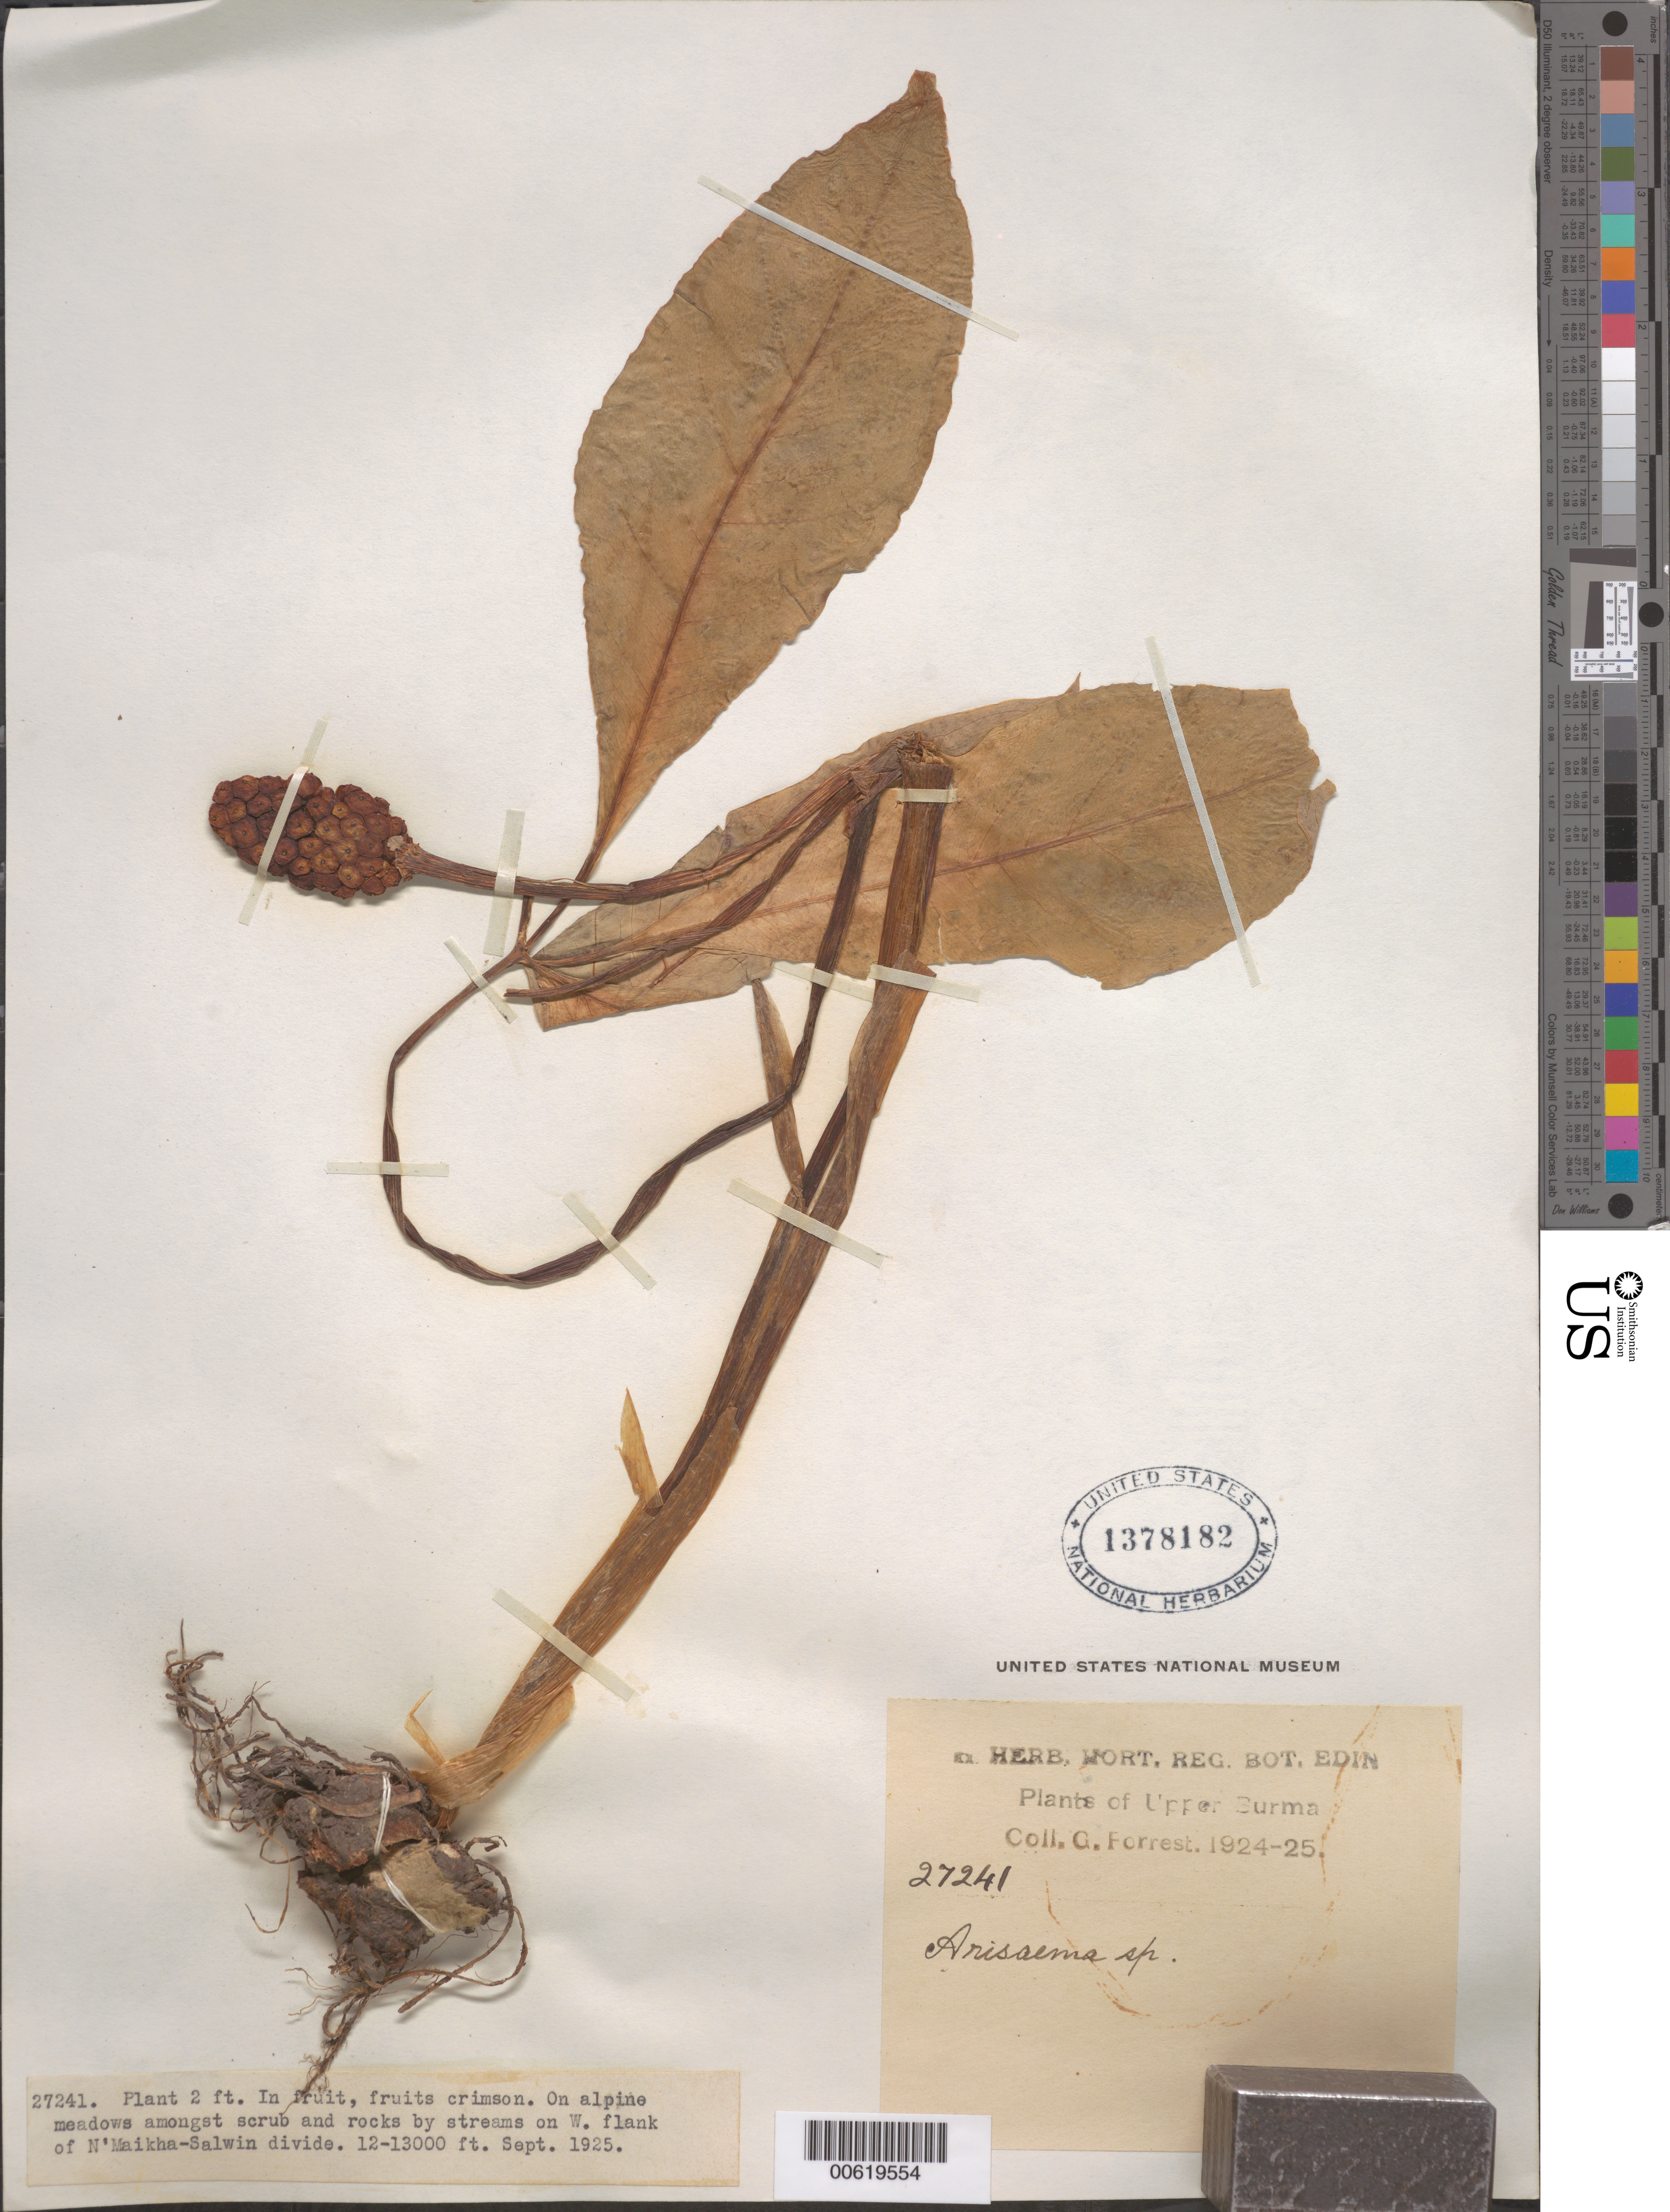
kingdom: Plantae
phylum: Tracheophyta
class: Liliopsida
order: Alismatales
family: Araceae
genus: Arisaema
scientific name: Arisaema sp.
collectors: G. Forrest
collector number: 27241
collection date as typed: Sep 1925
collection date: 1925-09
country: Myanmar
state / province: Kachin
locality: On W. flank of N'Maikha-Salwin divide.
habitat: On alpine meadows amongst scrub and rocks by streams.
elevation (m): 3658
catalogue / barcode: US 1378182